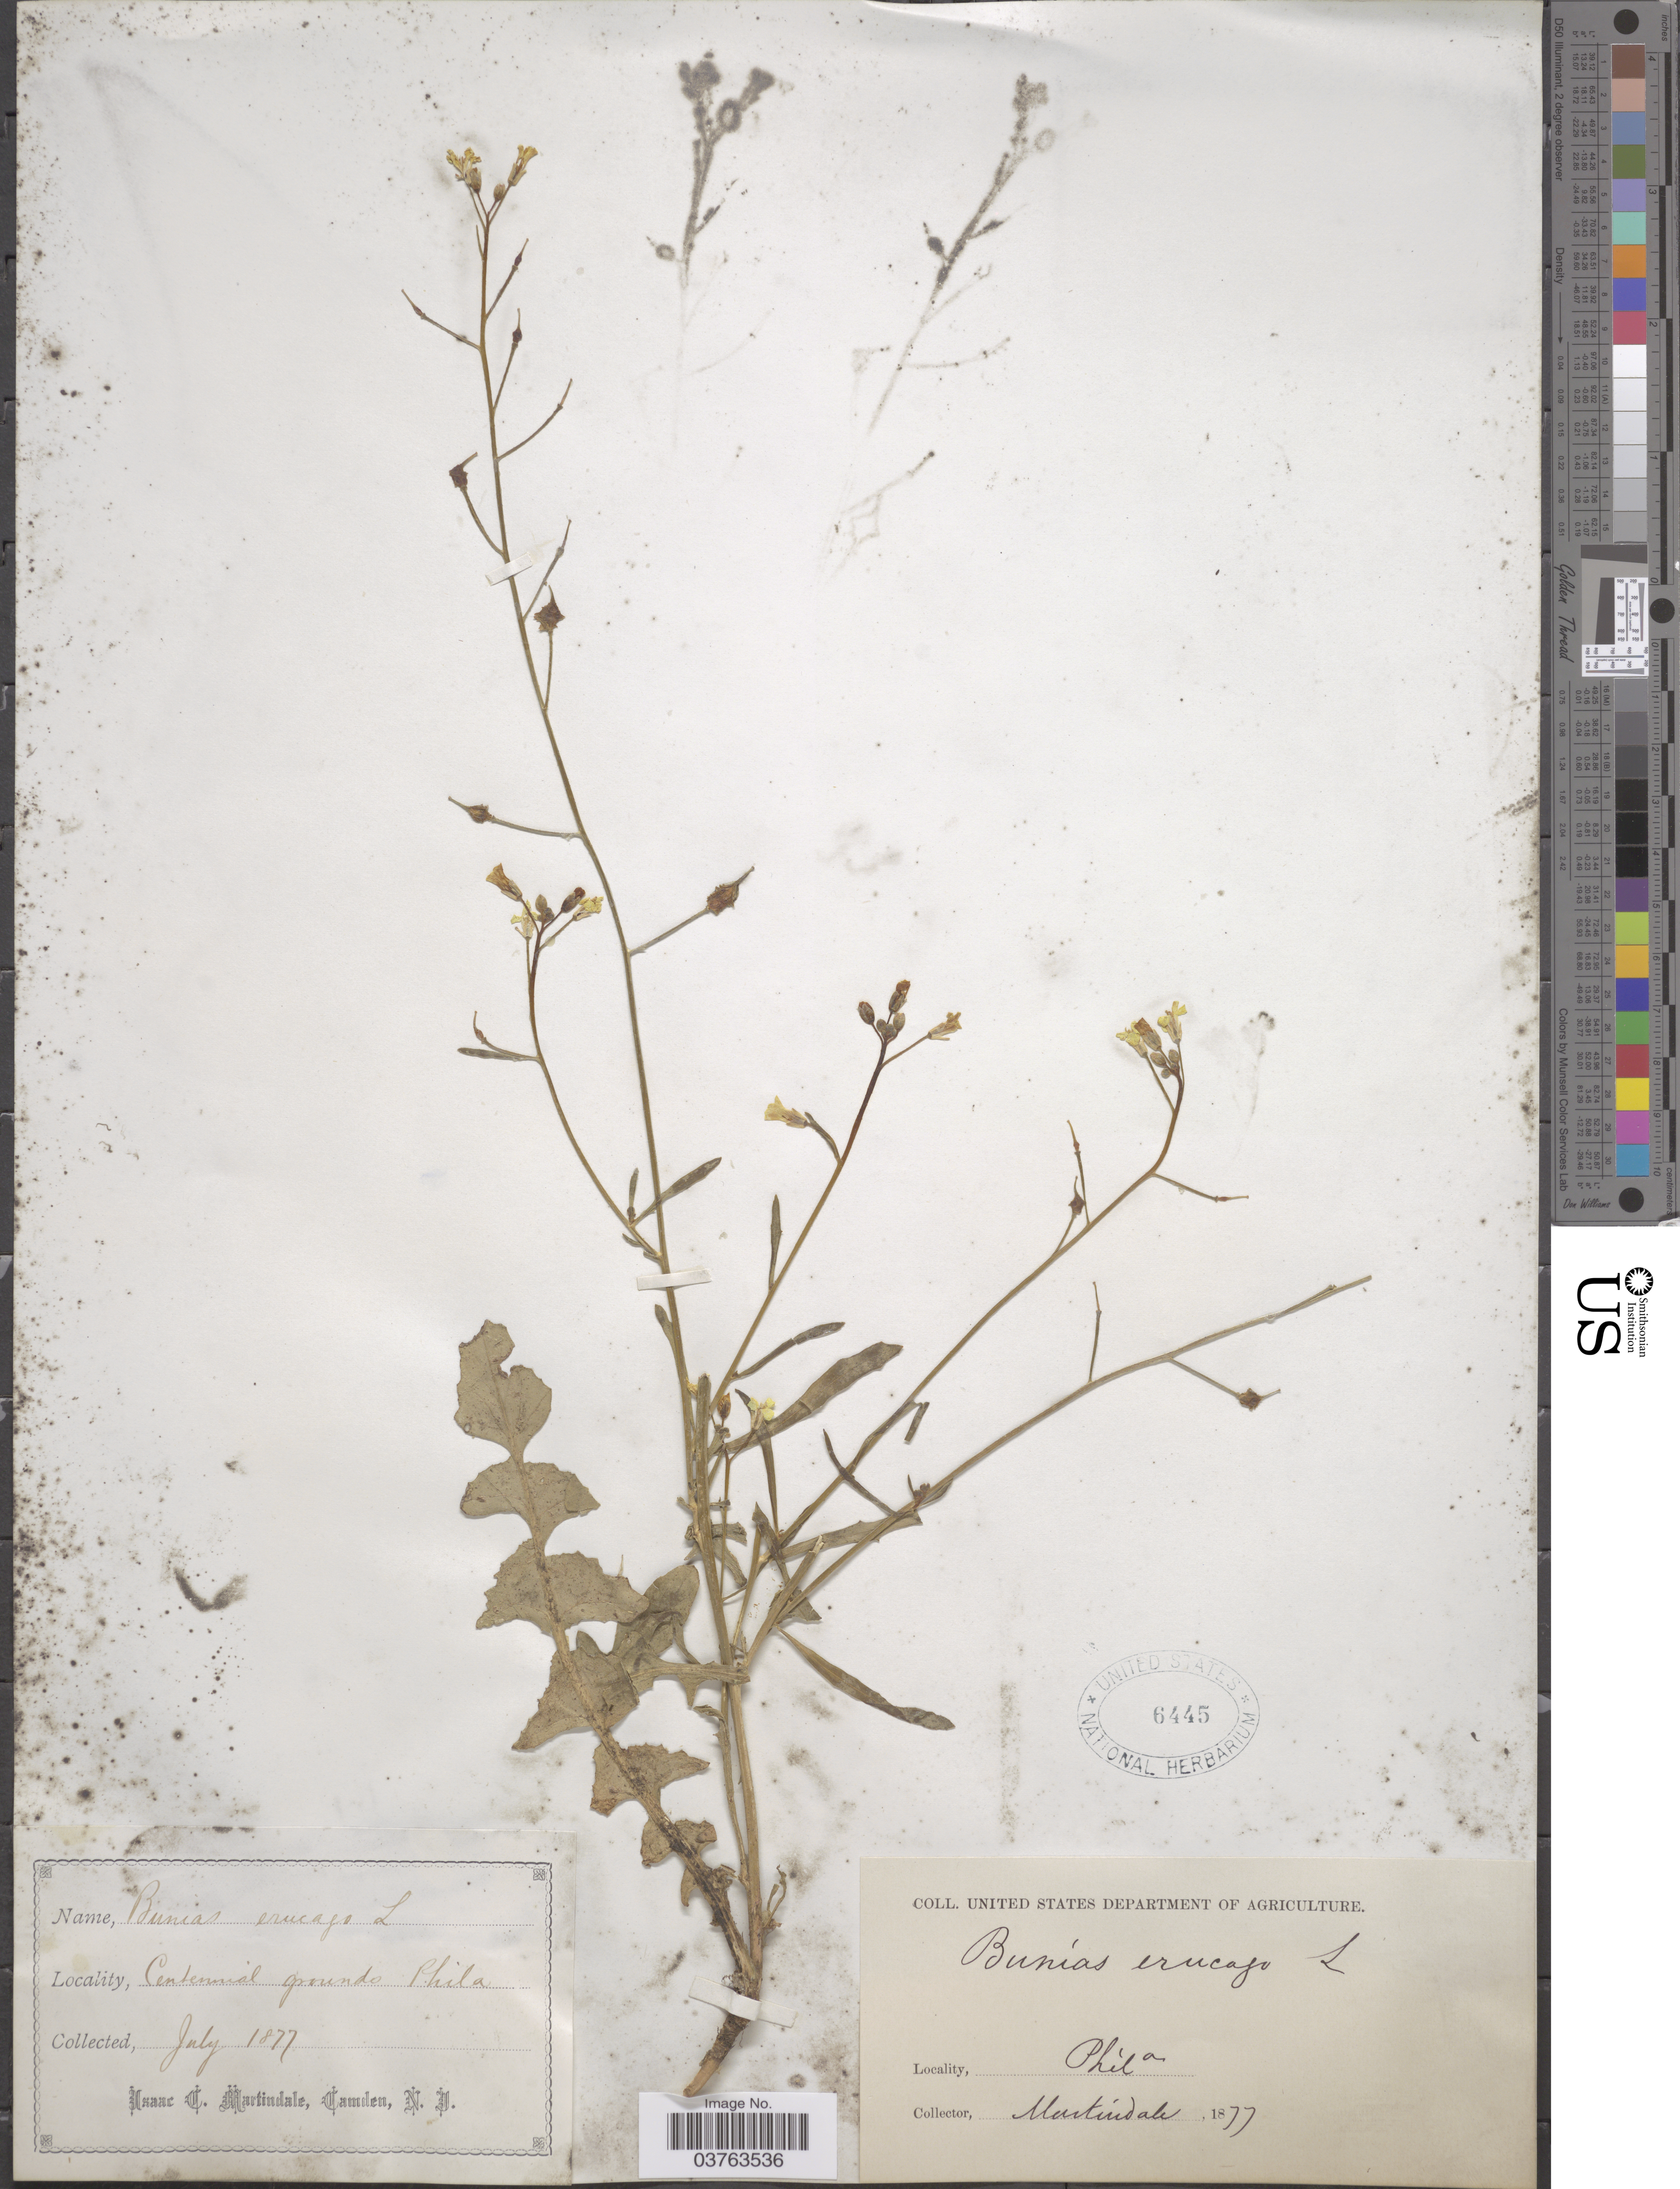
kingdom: Plantae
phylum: Tracheophyta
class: Magnoliopsida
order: Brassicales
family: Brassicaceae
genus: Bunias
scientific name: Bunias erucago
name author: L.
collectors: I. C. Martindale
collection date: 1877-07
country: United States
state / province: New Jersey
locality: Centennial grounds, Phila.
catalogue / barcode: US 6445